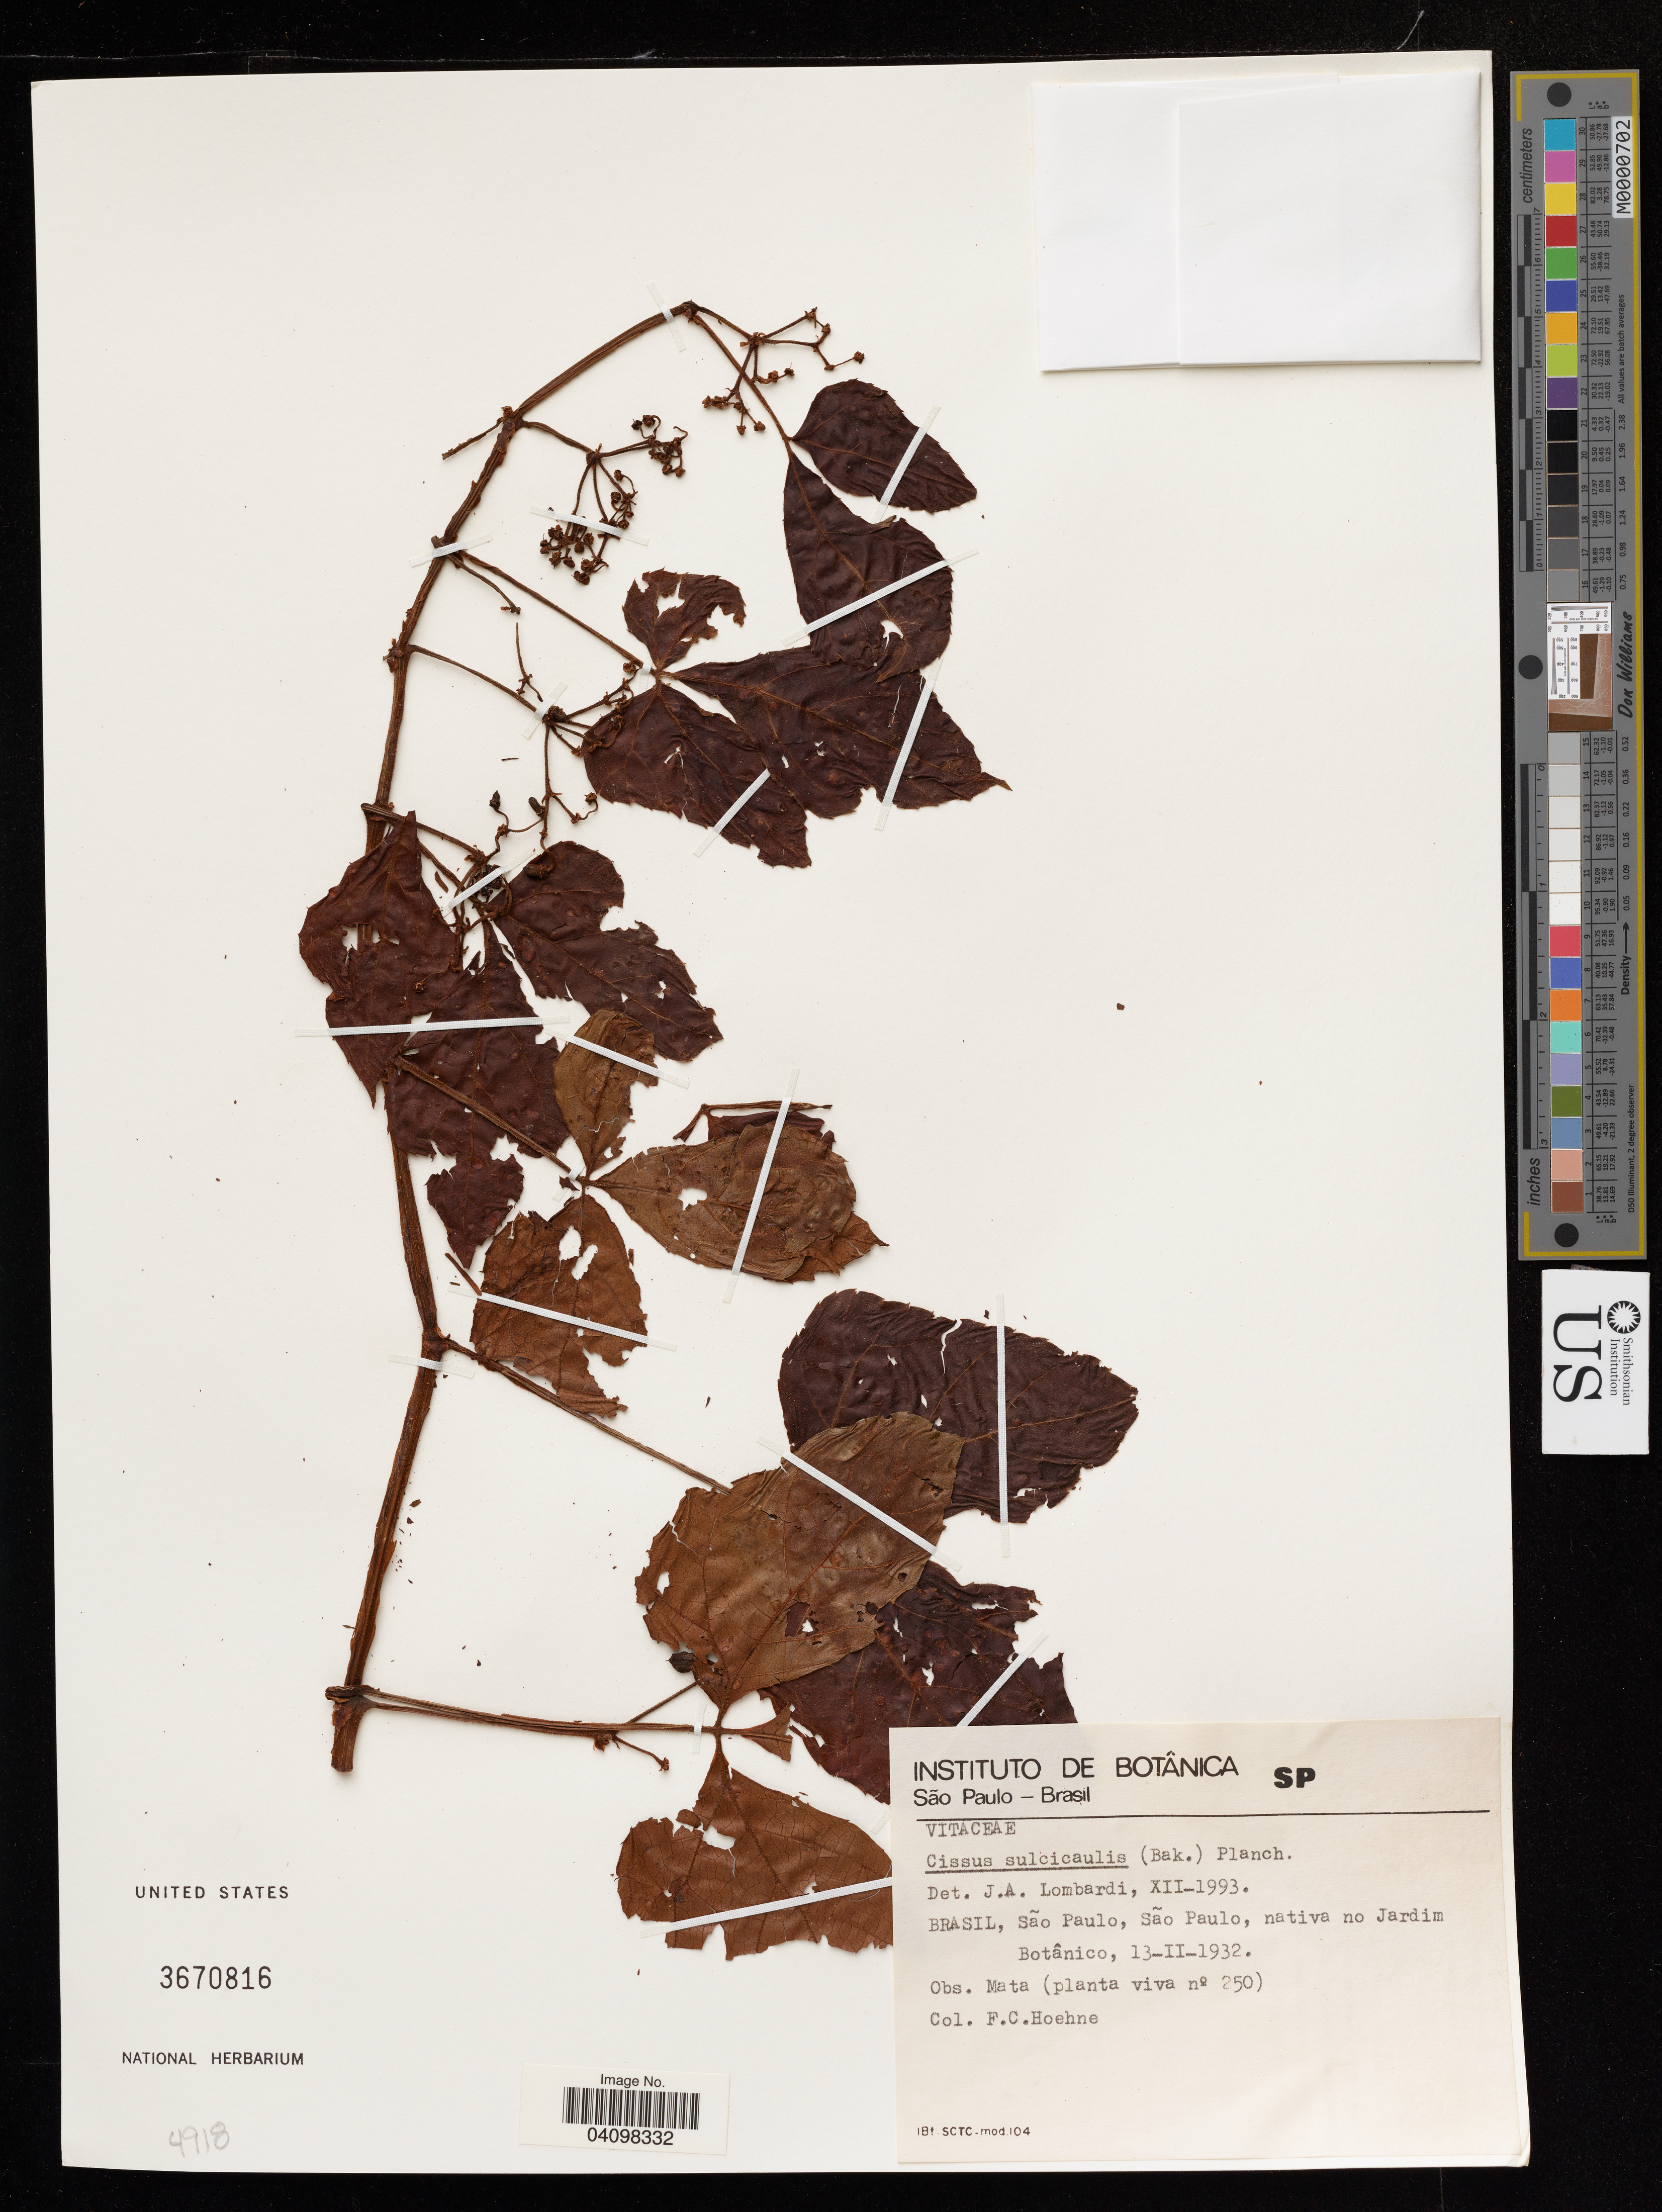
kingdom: Plantae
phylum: Tracheophyta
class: Magnoliopsida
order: Vitales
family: Vitaceae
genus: Cissus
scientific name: Cissus sulcicaulis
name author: (Baker) Planch.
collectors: F. C. Hoehne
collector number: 250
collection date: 1932-02-13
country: Brazil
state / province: São Paulo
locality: Nativa no Jardim Botânico.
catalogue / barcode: US 3670816